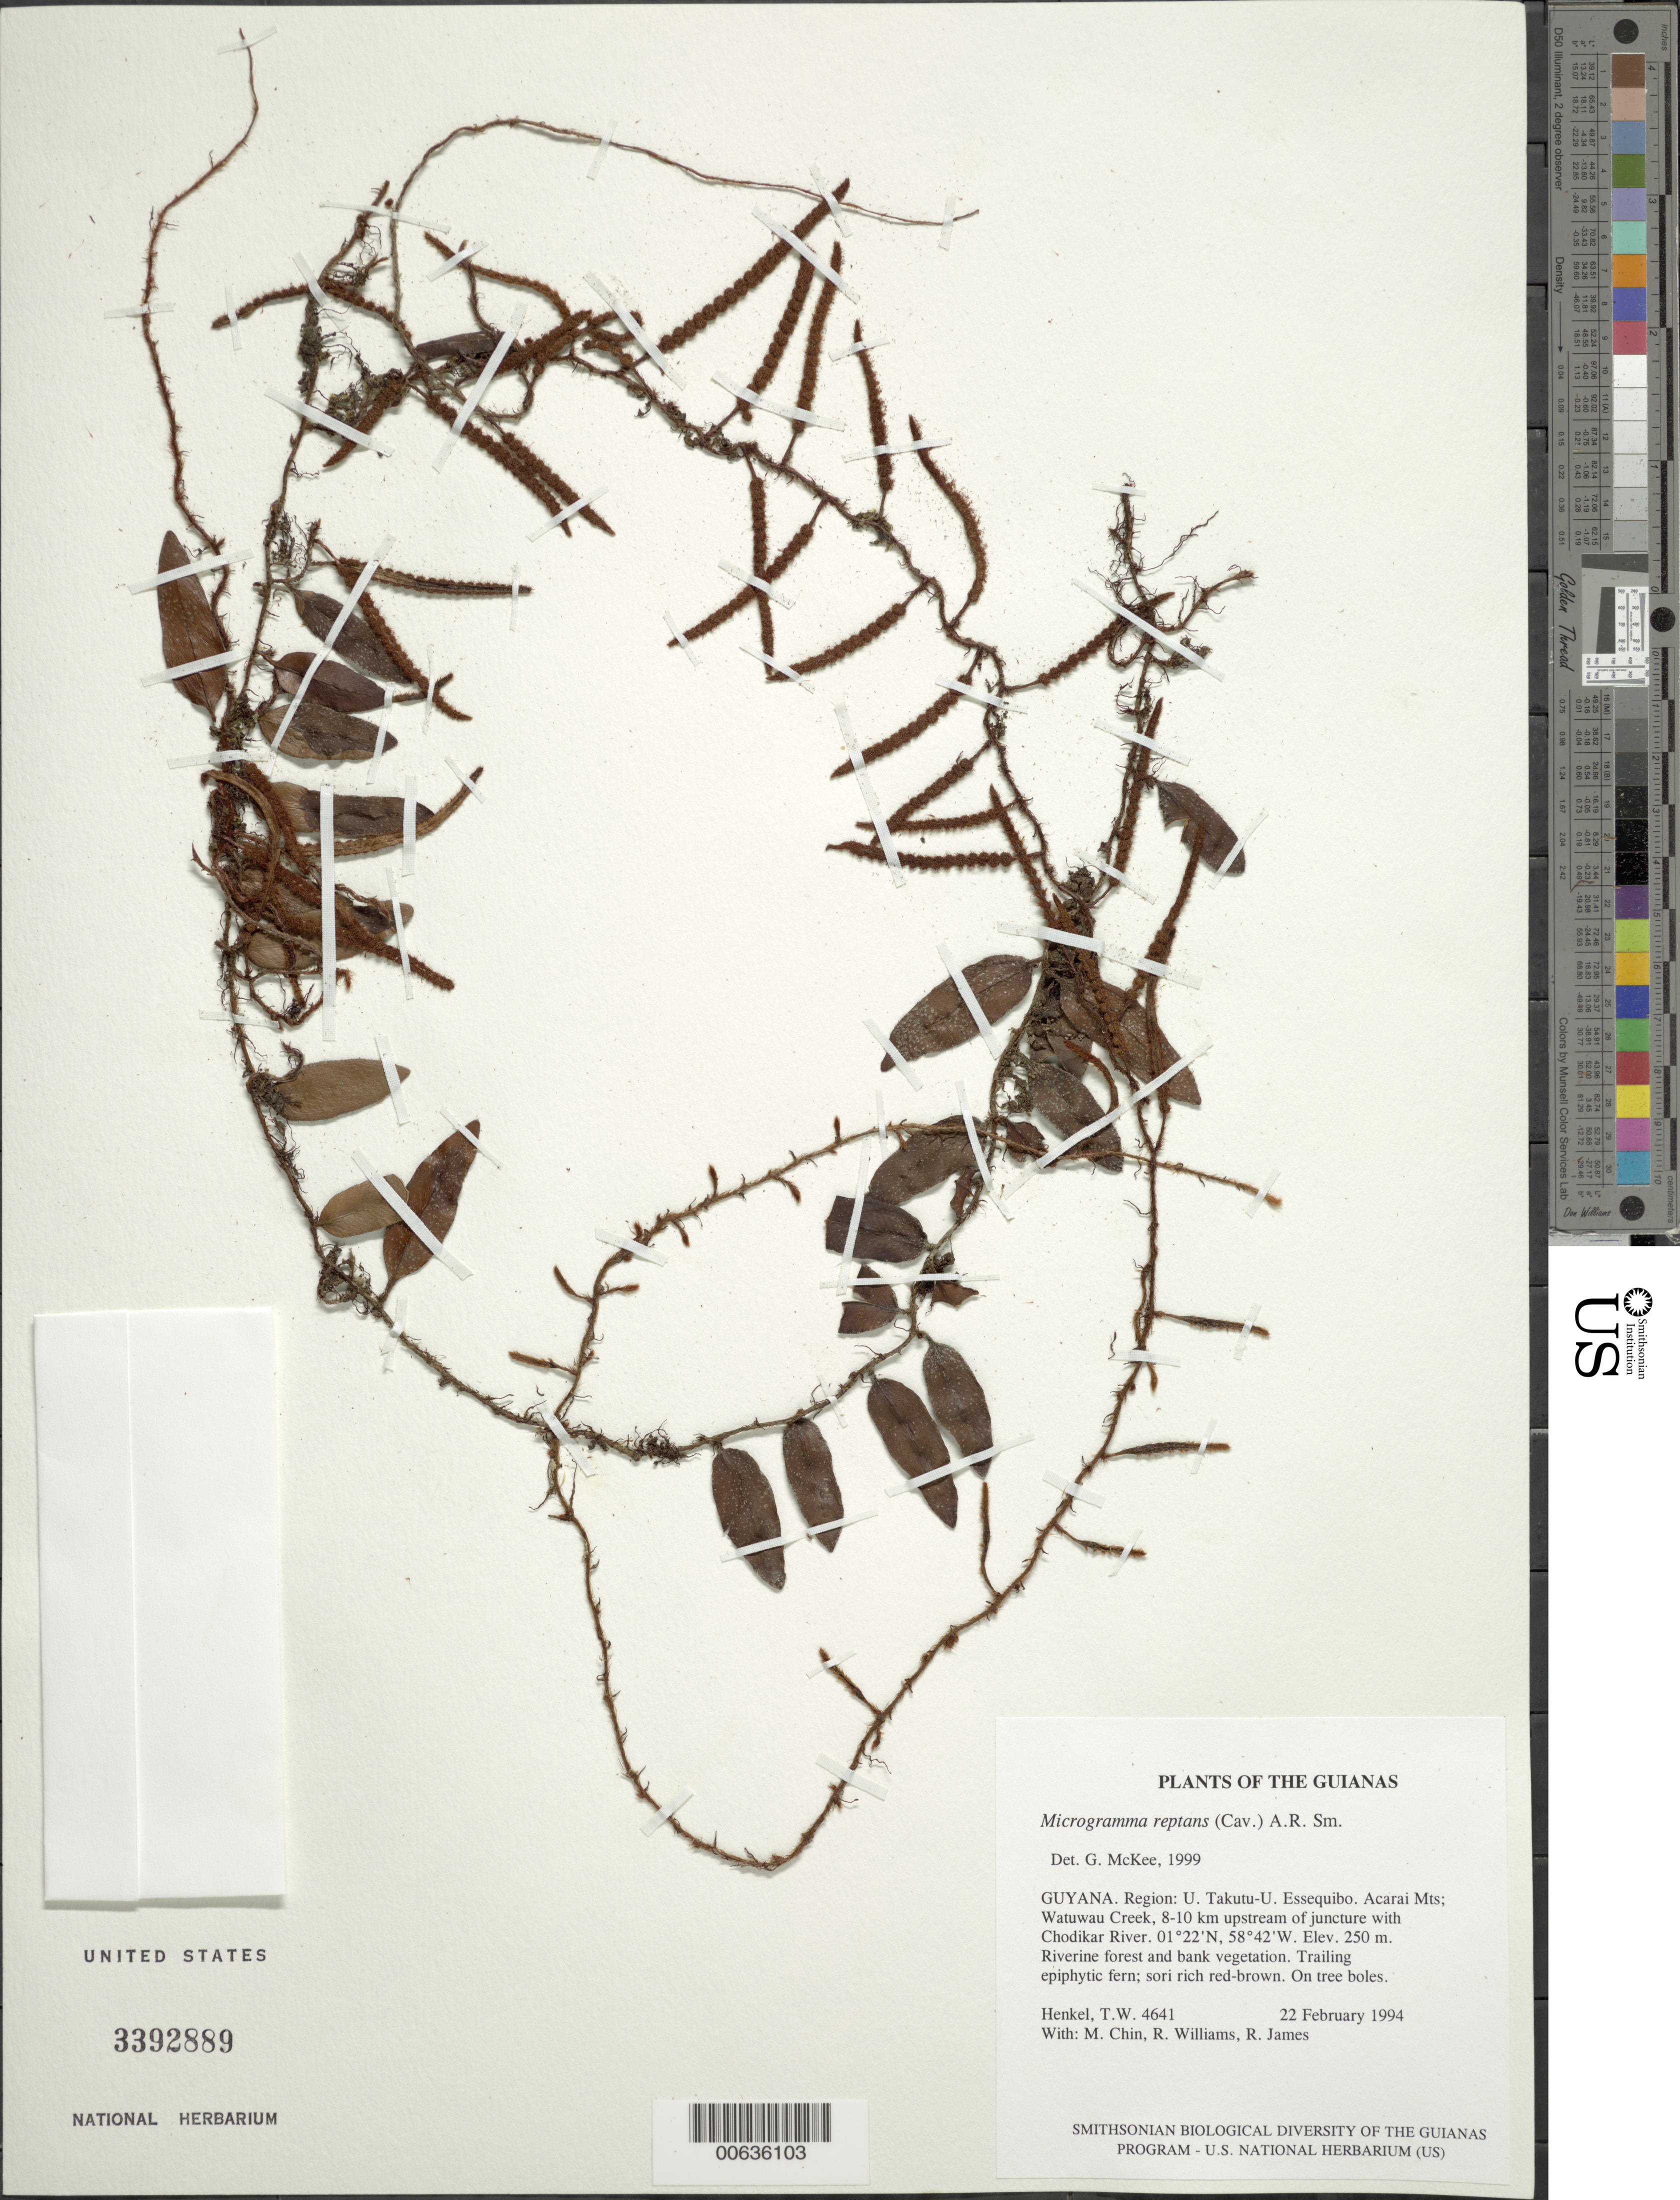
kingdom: Plantae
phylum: Tracheophyta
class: Polypodiopsida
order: Polypodiales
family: Polypodiaceae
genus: Microgramma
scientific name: Microgramma reptans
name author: (Cav.) A.R. Sm.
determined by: McKee, G. S., (US), NMNH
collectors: T. Henkel, M. Chin, R. Williams & R. James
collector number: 4641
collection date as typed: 22 February 1994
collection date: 1994-02-22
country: Guyana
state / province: U. Takutu-U. Essequibo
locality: Acarai Mts; Watuwau Creek, 8-10 km upstream of juncture with Chodikar River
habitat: Riverine forest and bank vegetation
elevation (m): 250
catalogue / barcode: US 3392889